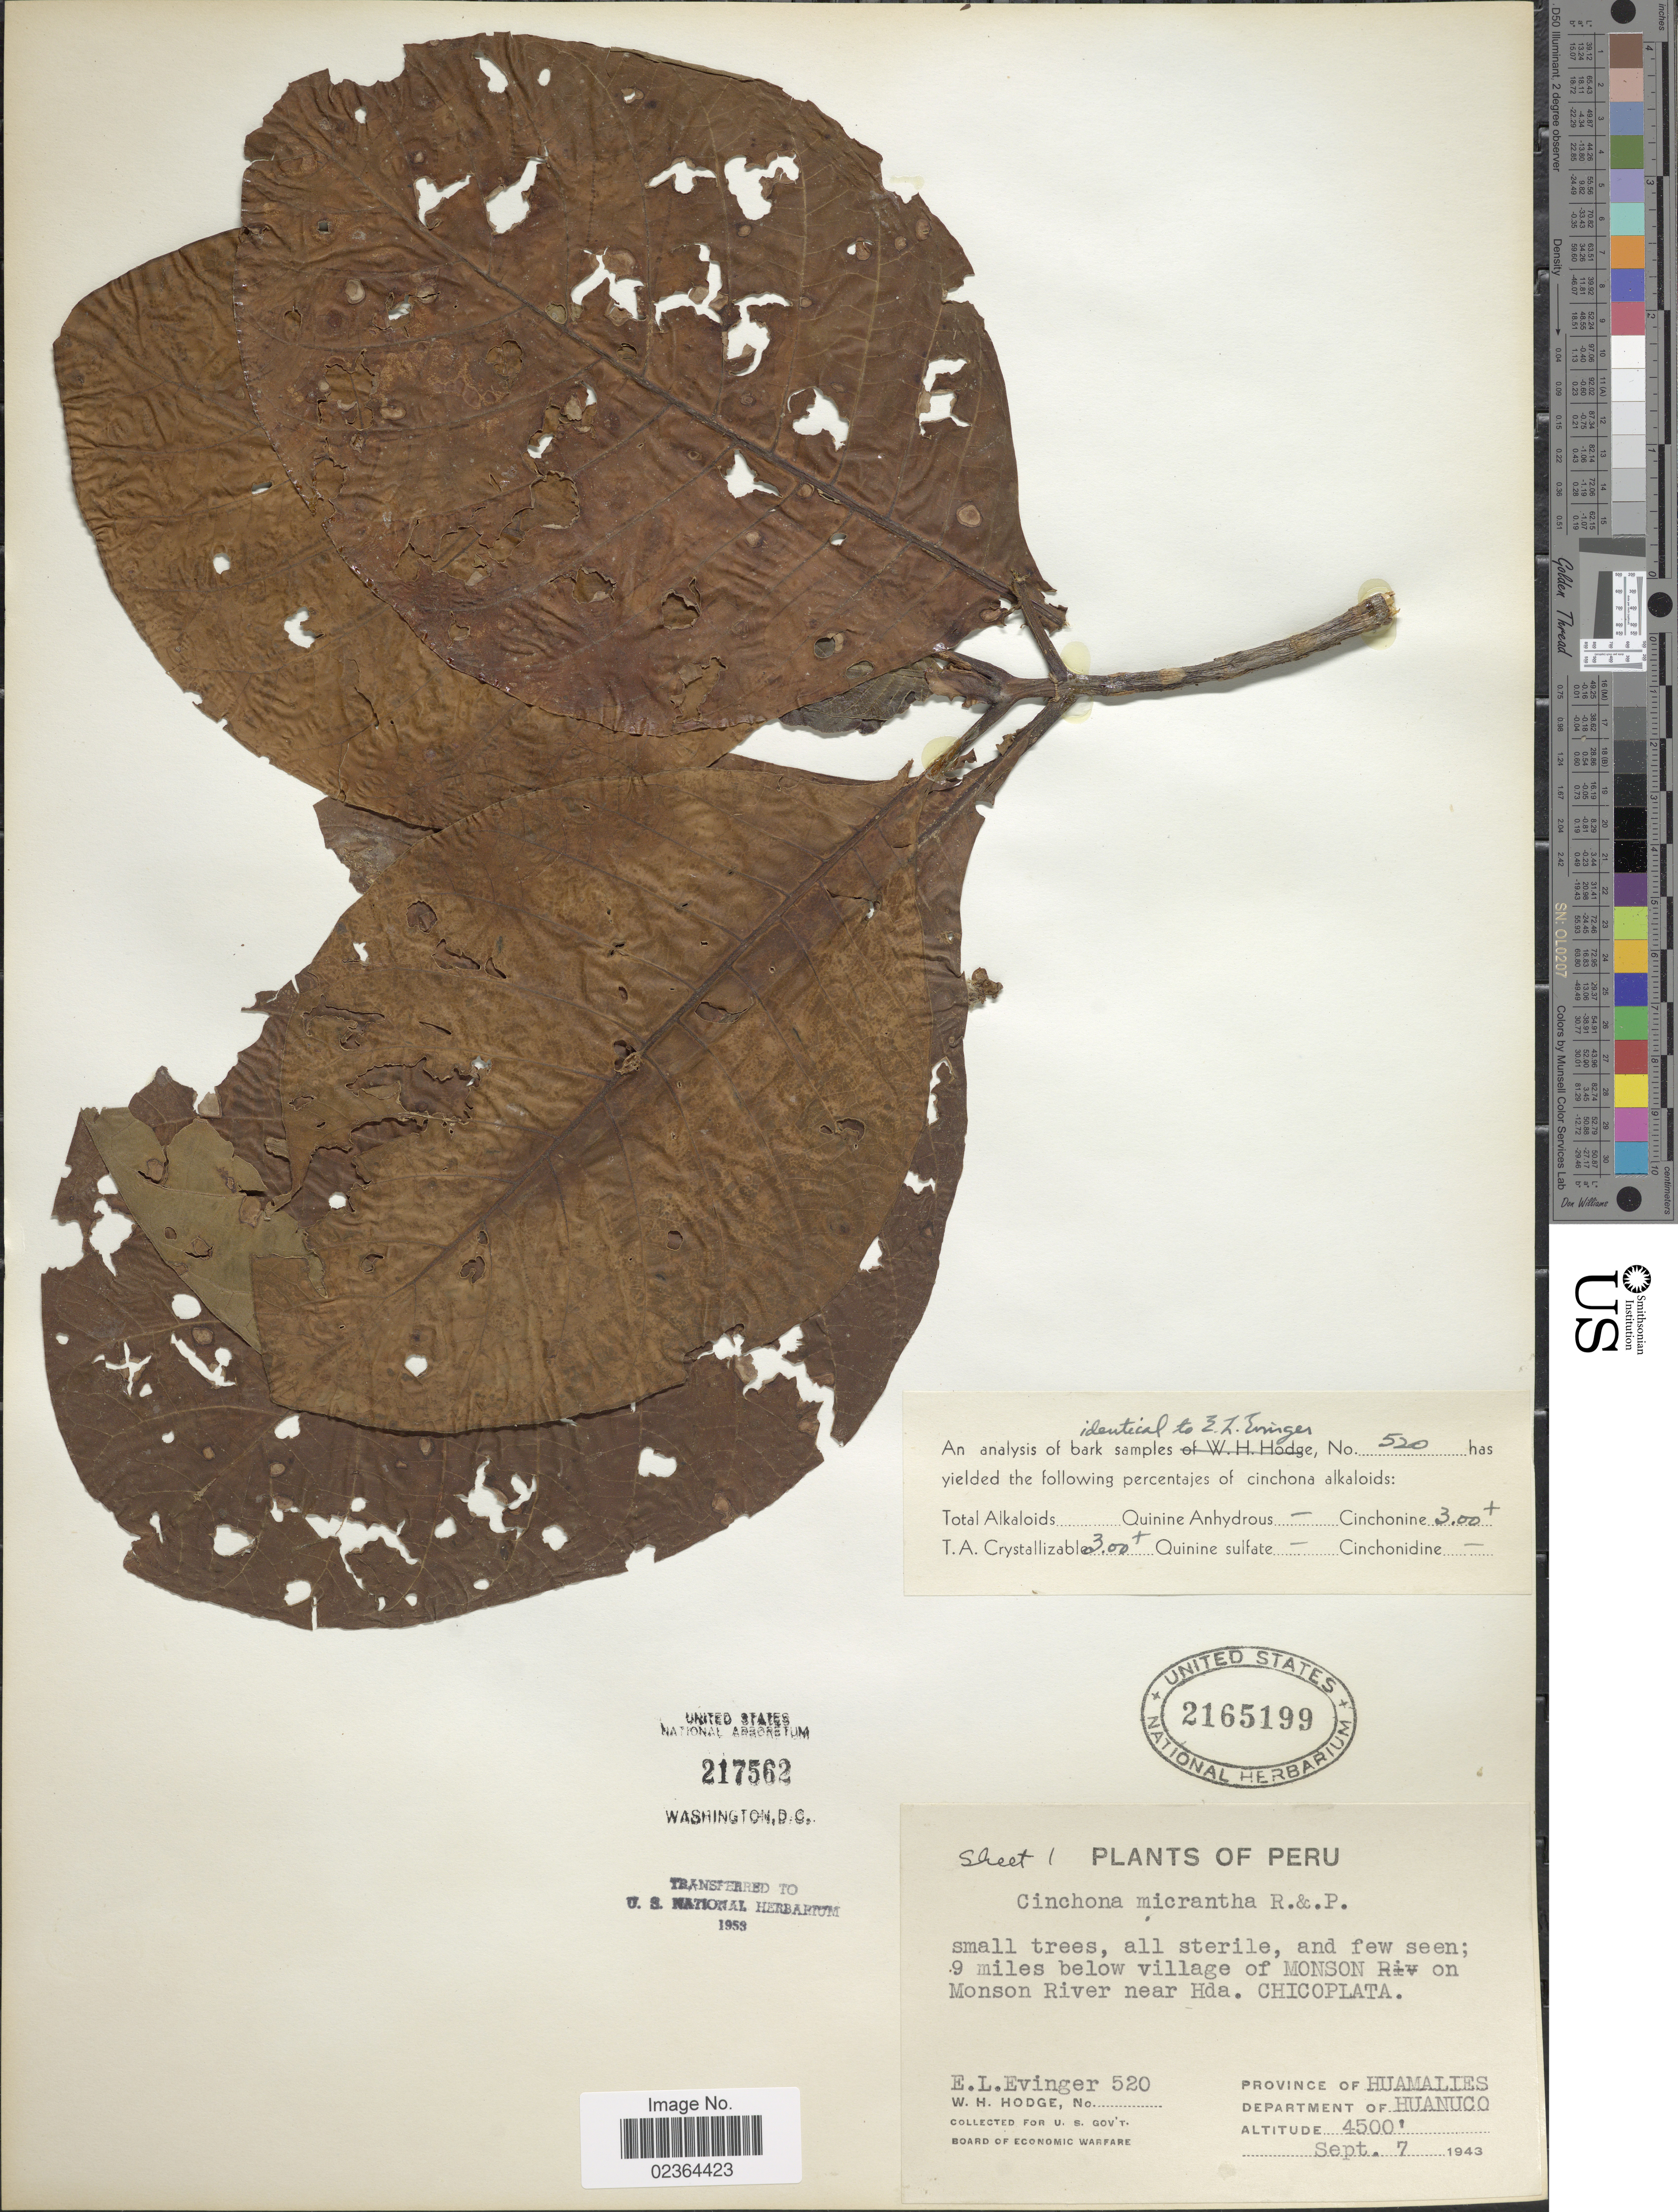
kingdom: Plantae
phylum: Tracheophyta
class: Magnoliopsida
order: Gentianales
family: Rubiaceae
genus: Cinchona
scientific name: Cinchona micrantha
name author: Ruiz & Pav.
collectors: E. Evinger & W. Hodge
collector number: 520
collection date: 1943-09-07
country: Peru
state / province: Huánuco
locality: Province of Huamalies, Department of Huanuco, 9 miles below village of Monson on Monson River near Hda. Chicoplata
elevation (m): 1372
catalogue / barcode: US 2165199